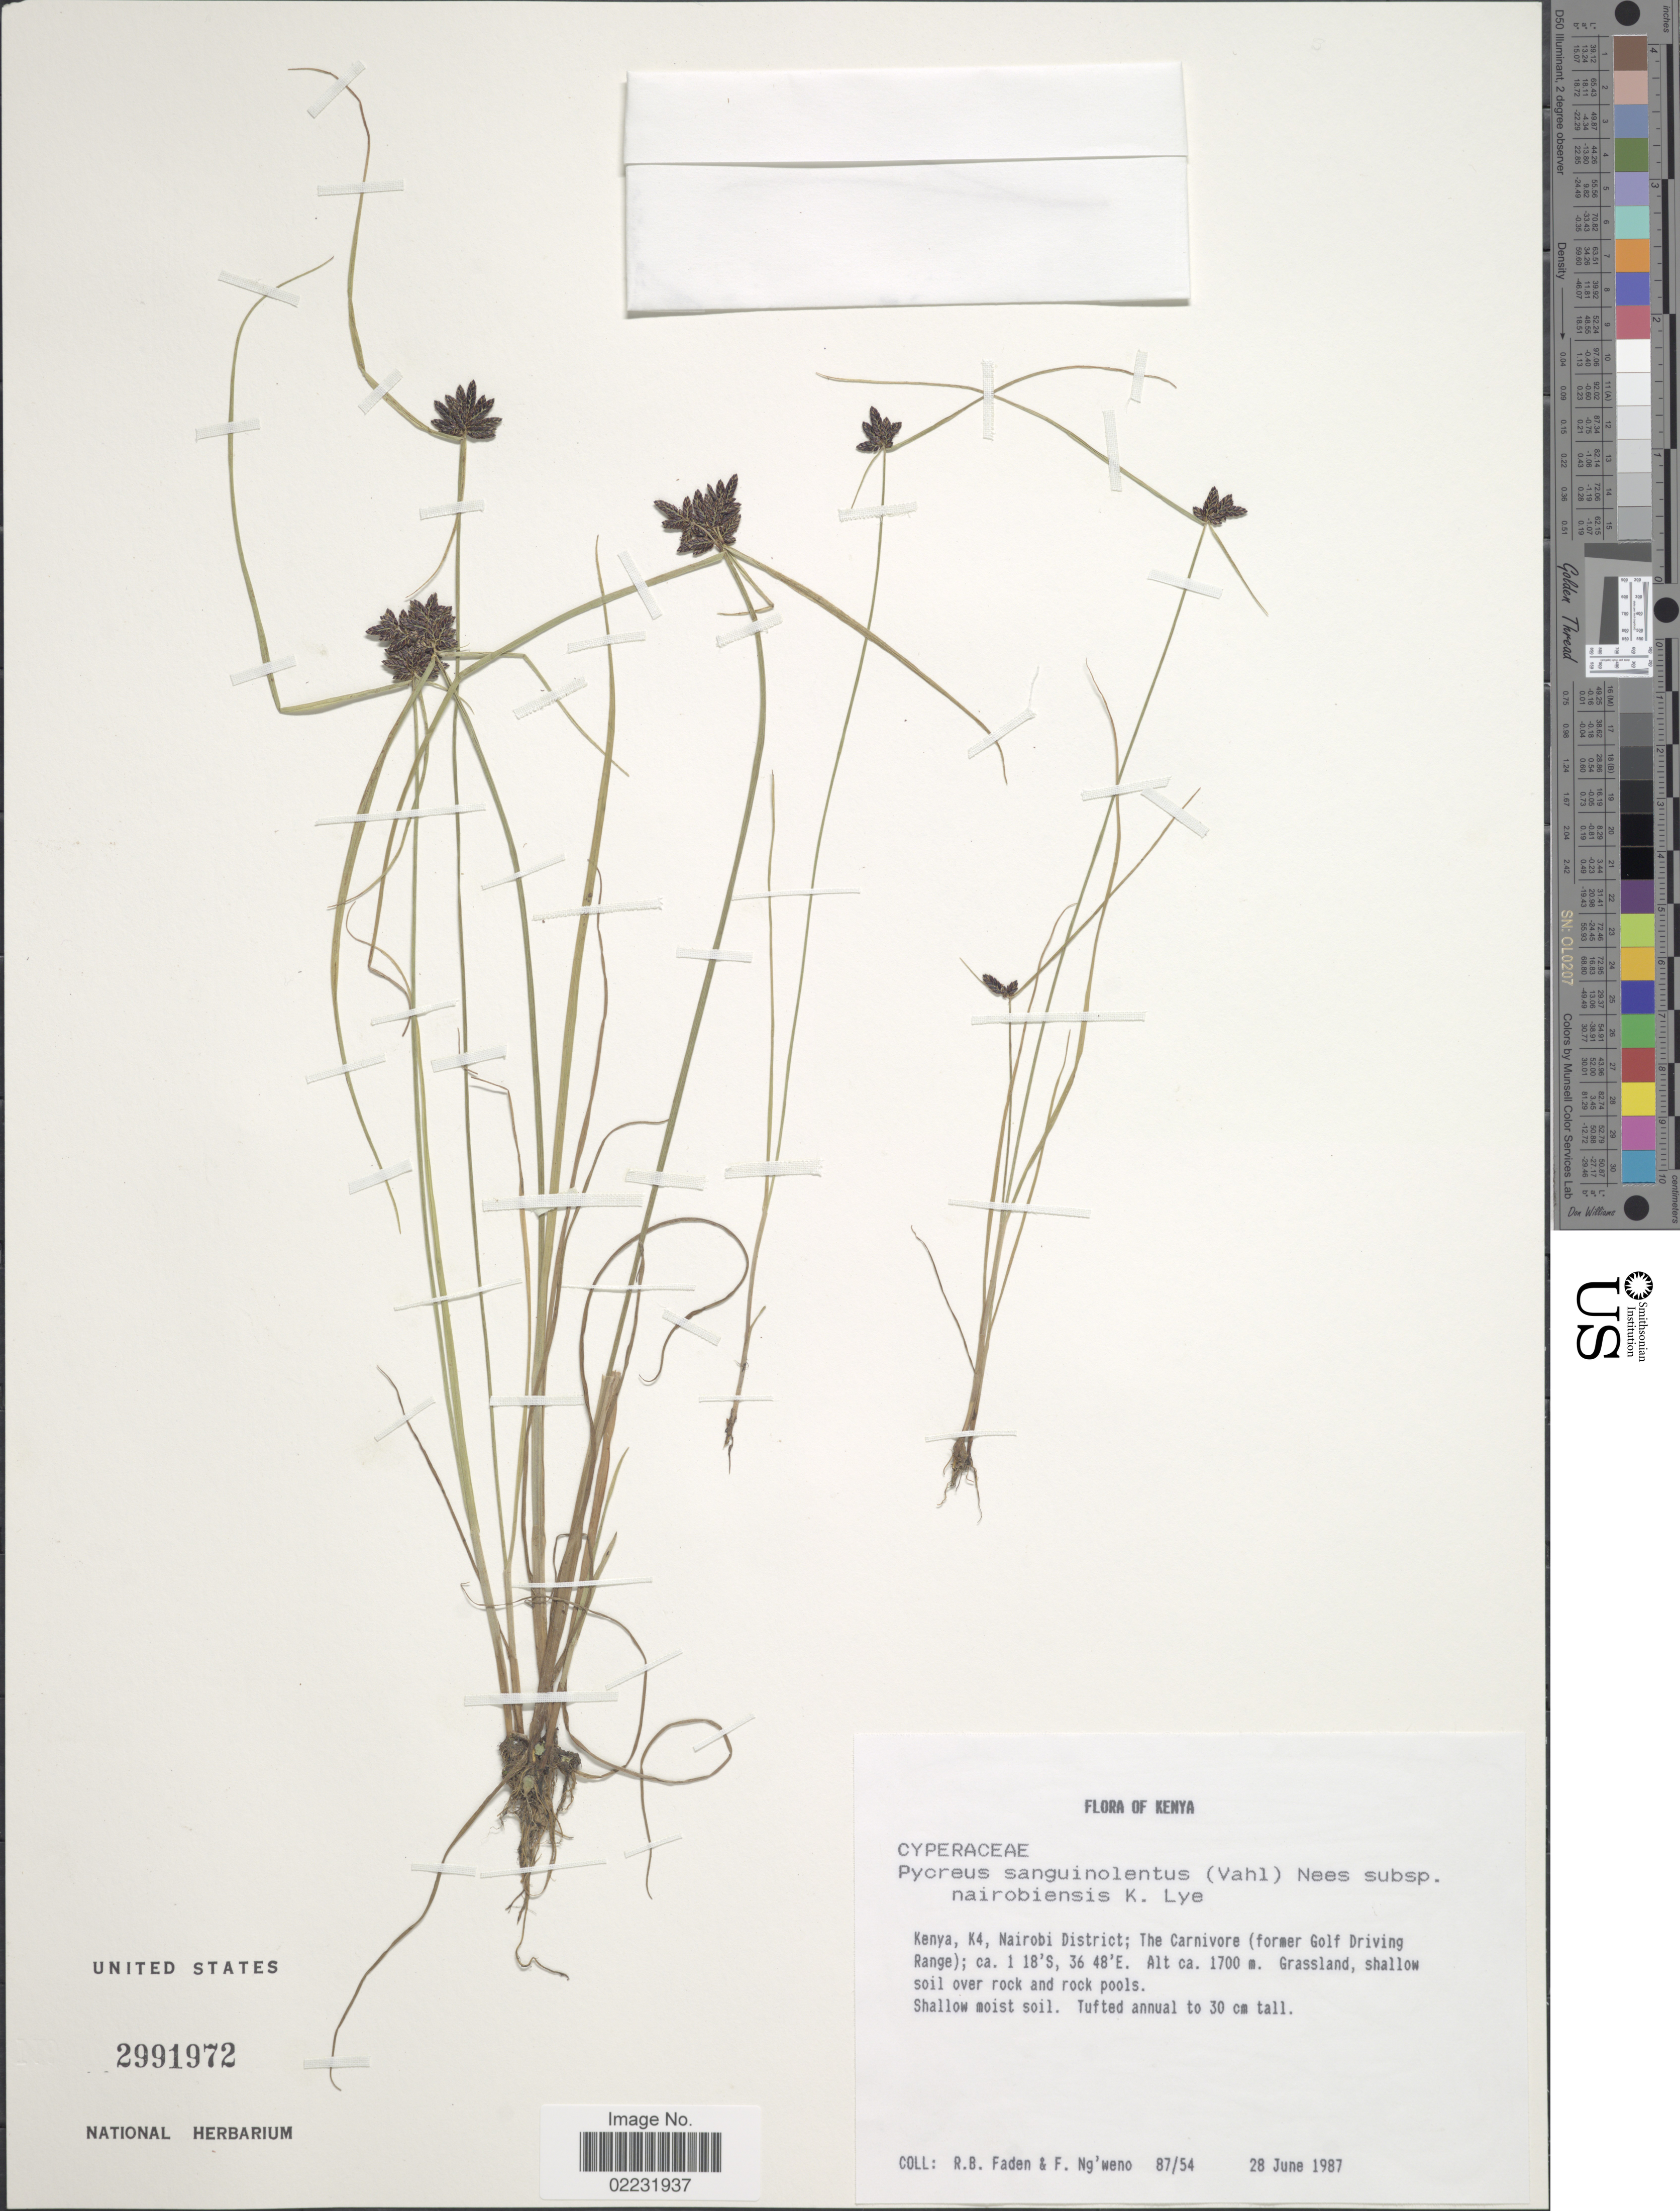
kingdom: Plantae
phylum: Tracheophyta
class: Liliopsida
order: Poales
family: Cyperaceae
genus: Cyperus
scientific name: Cyperus sanguinolentus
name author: Vahl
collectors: R. B. Faden & F. Ng'weno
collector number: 87/54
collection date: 1987-06-28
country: Kenya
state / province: Nairobi Area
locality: Kenya, K4, Nairobi District; The Carnivore (former Golf Driving Range)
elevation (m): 1700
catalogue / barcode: US 2991972